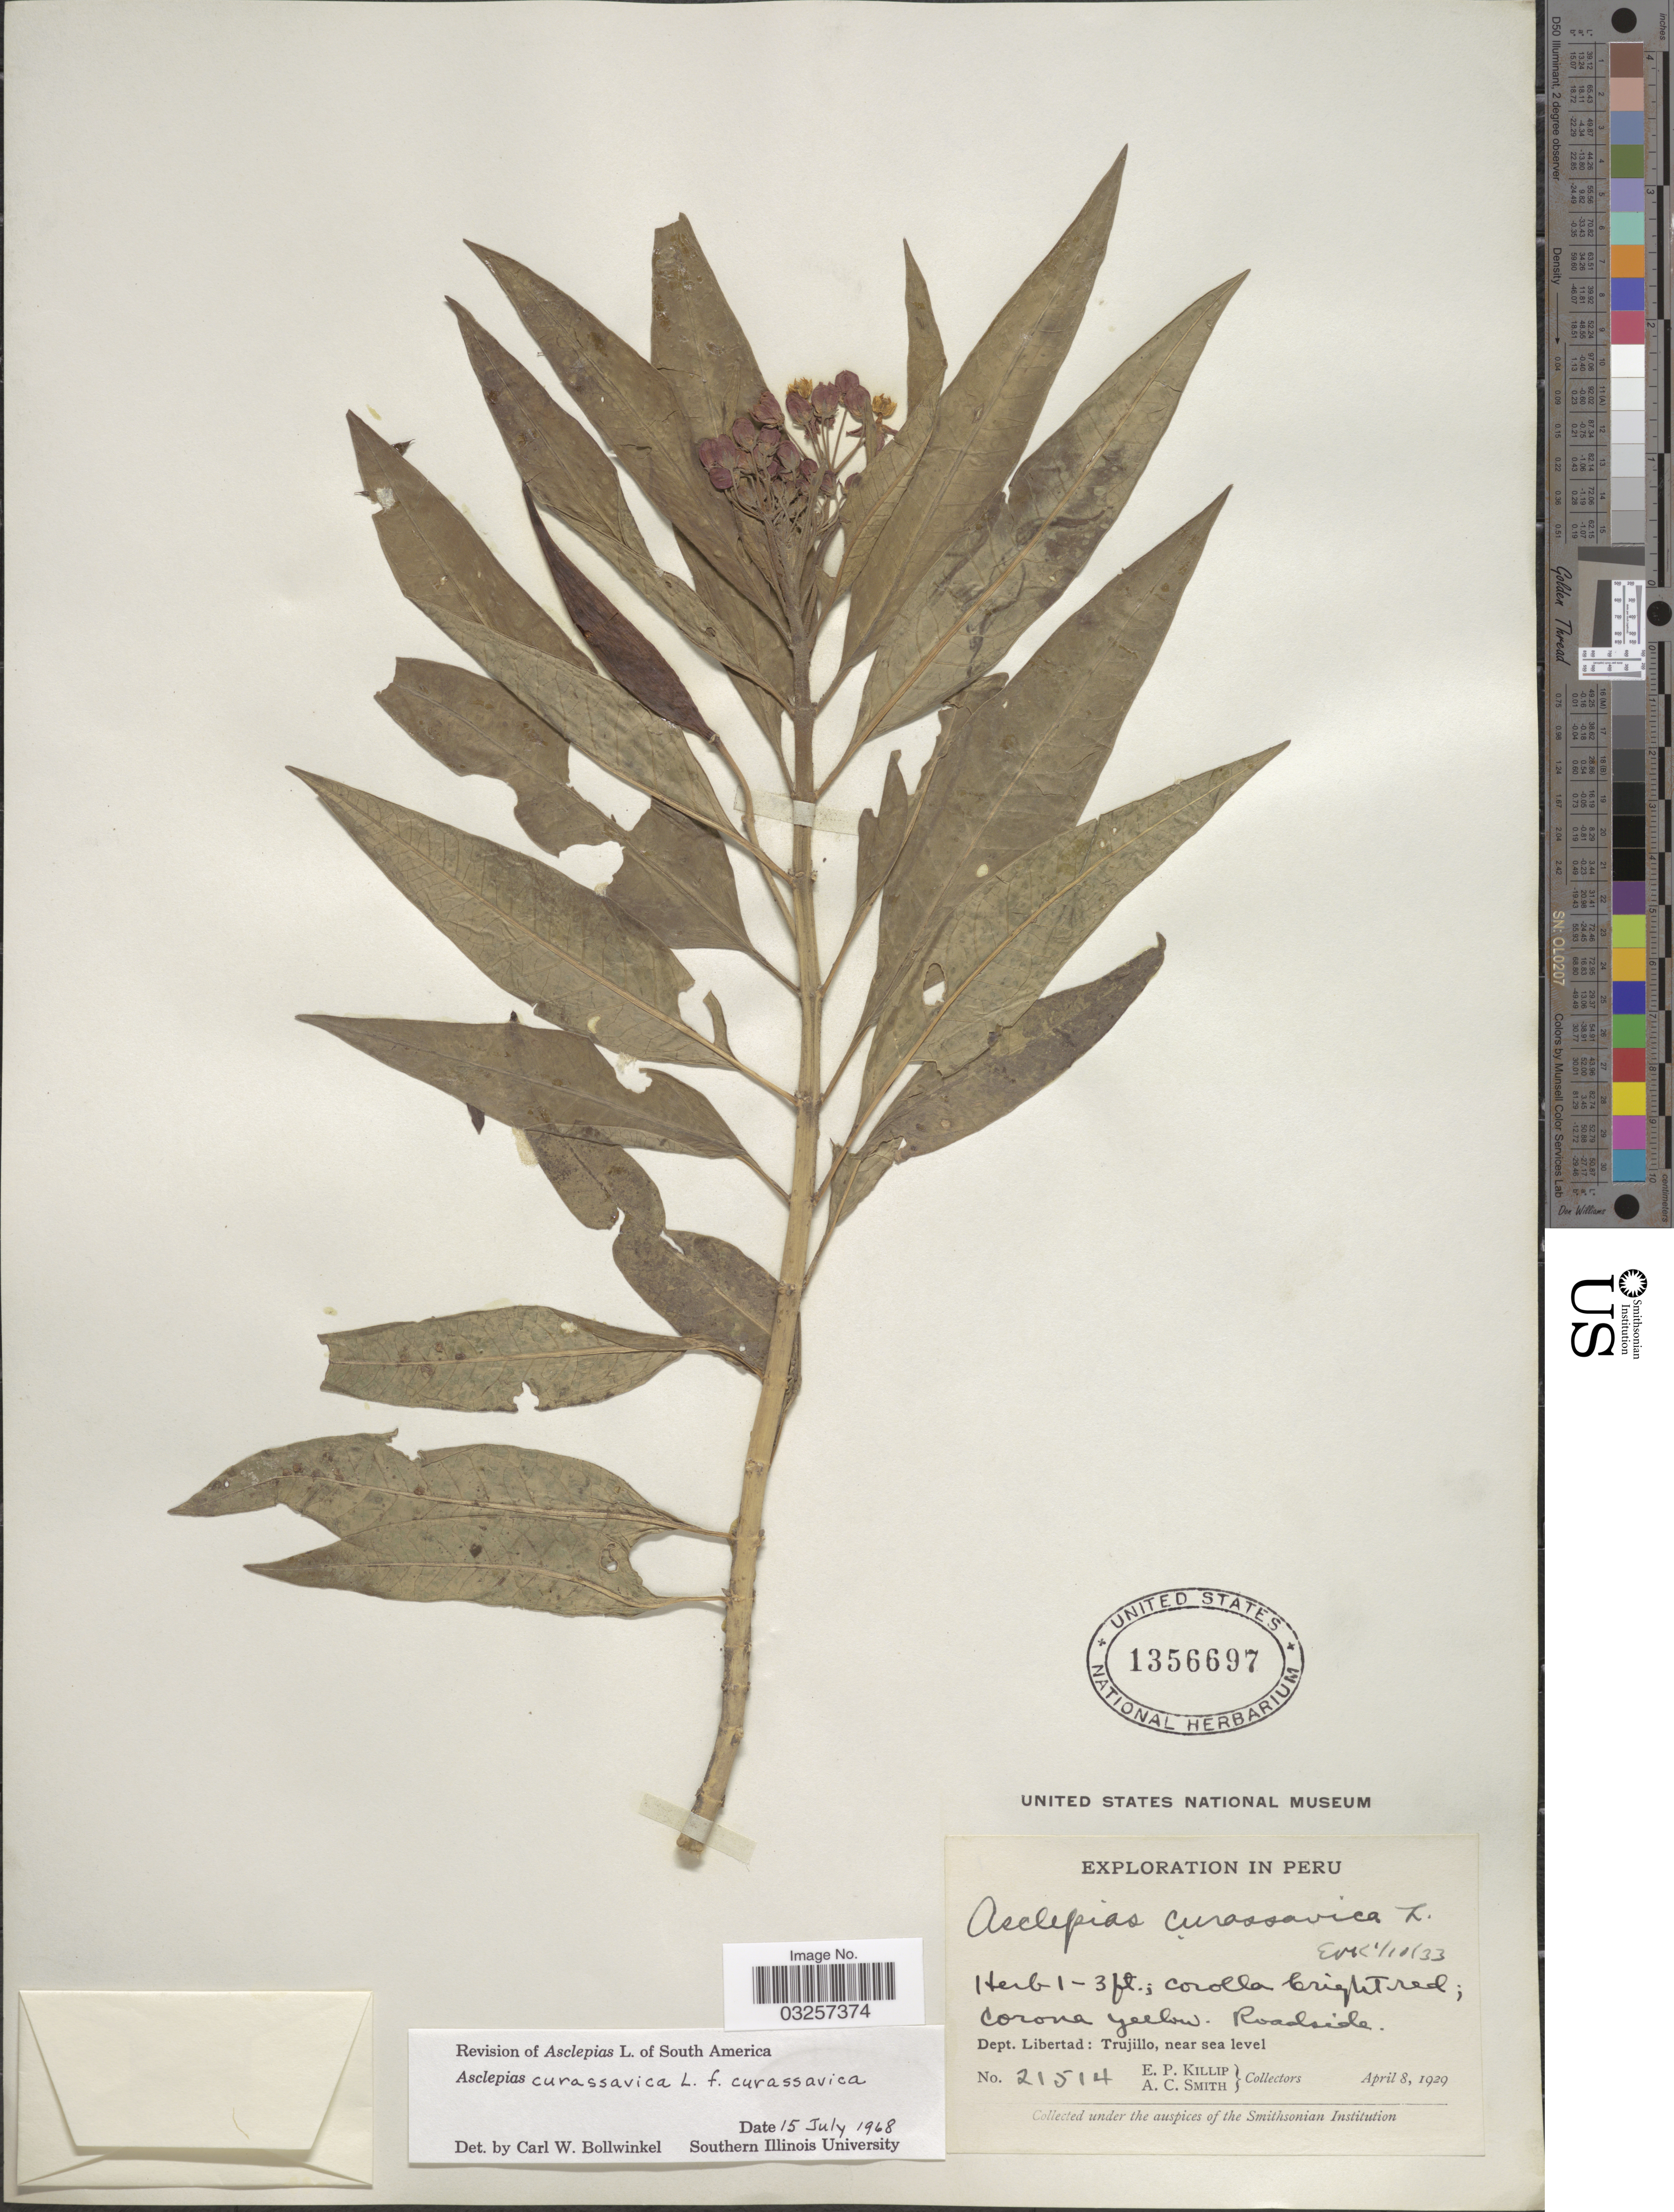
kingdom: Plantae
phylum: Tracheophyta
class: Magnoliopsida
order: Gentianales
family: Apocynaceae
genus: Asclepias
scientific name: Asclepias curassavica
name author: L.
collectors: E. P. Killip & A. C. Smith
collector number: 21514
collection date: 1929-04-08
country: Peru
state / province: La Libertad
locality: Dept. Libertad: Trujillo.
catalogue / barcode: US 1356697